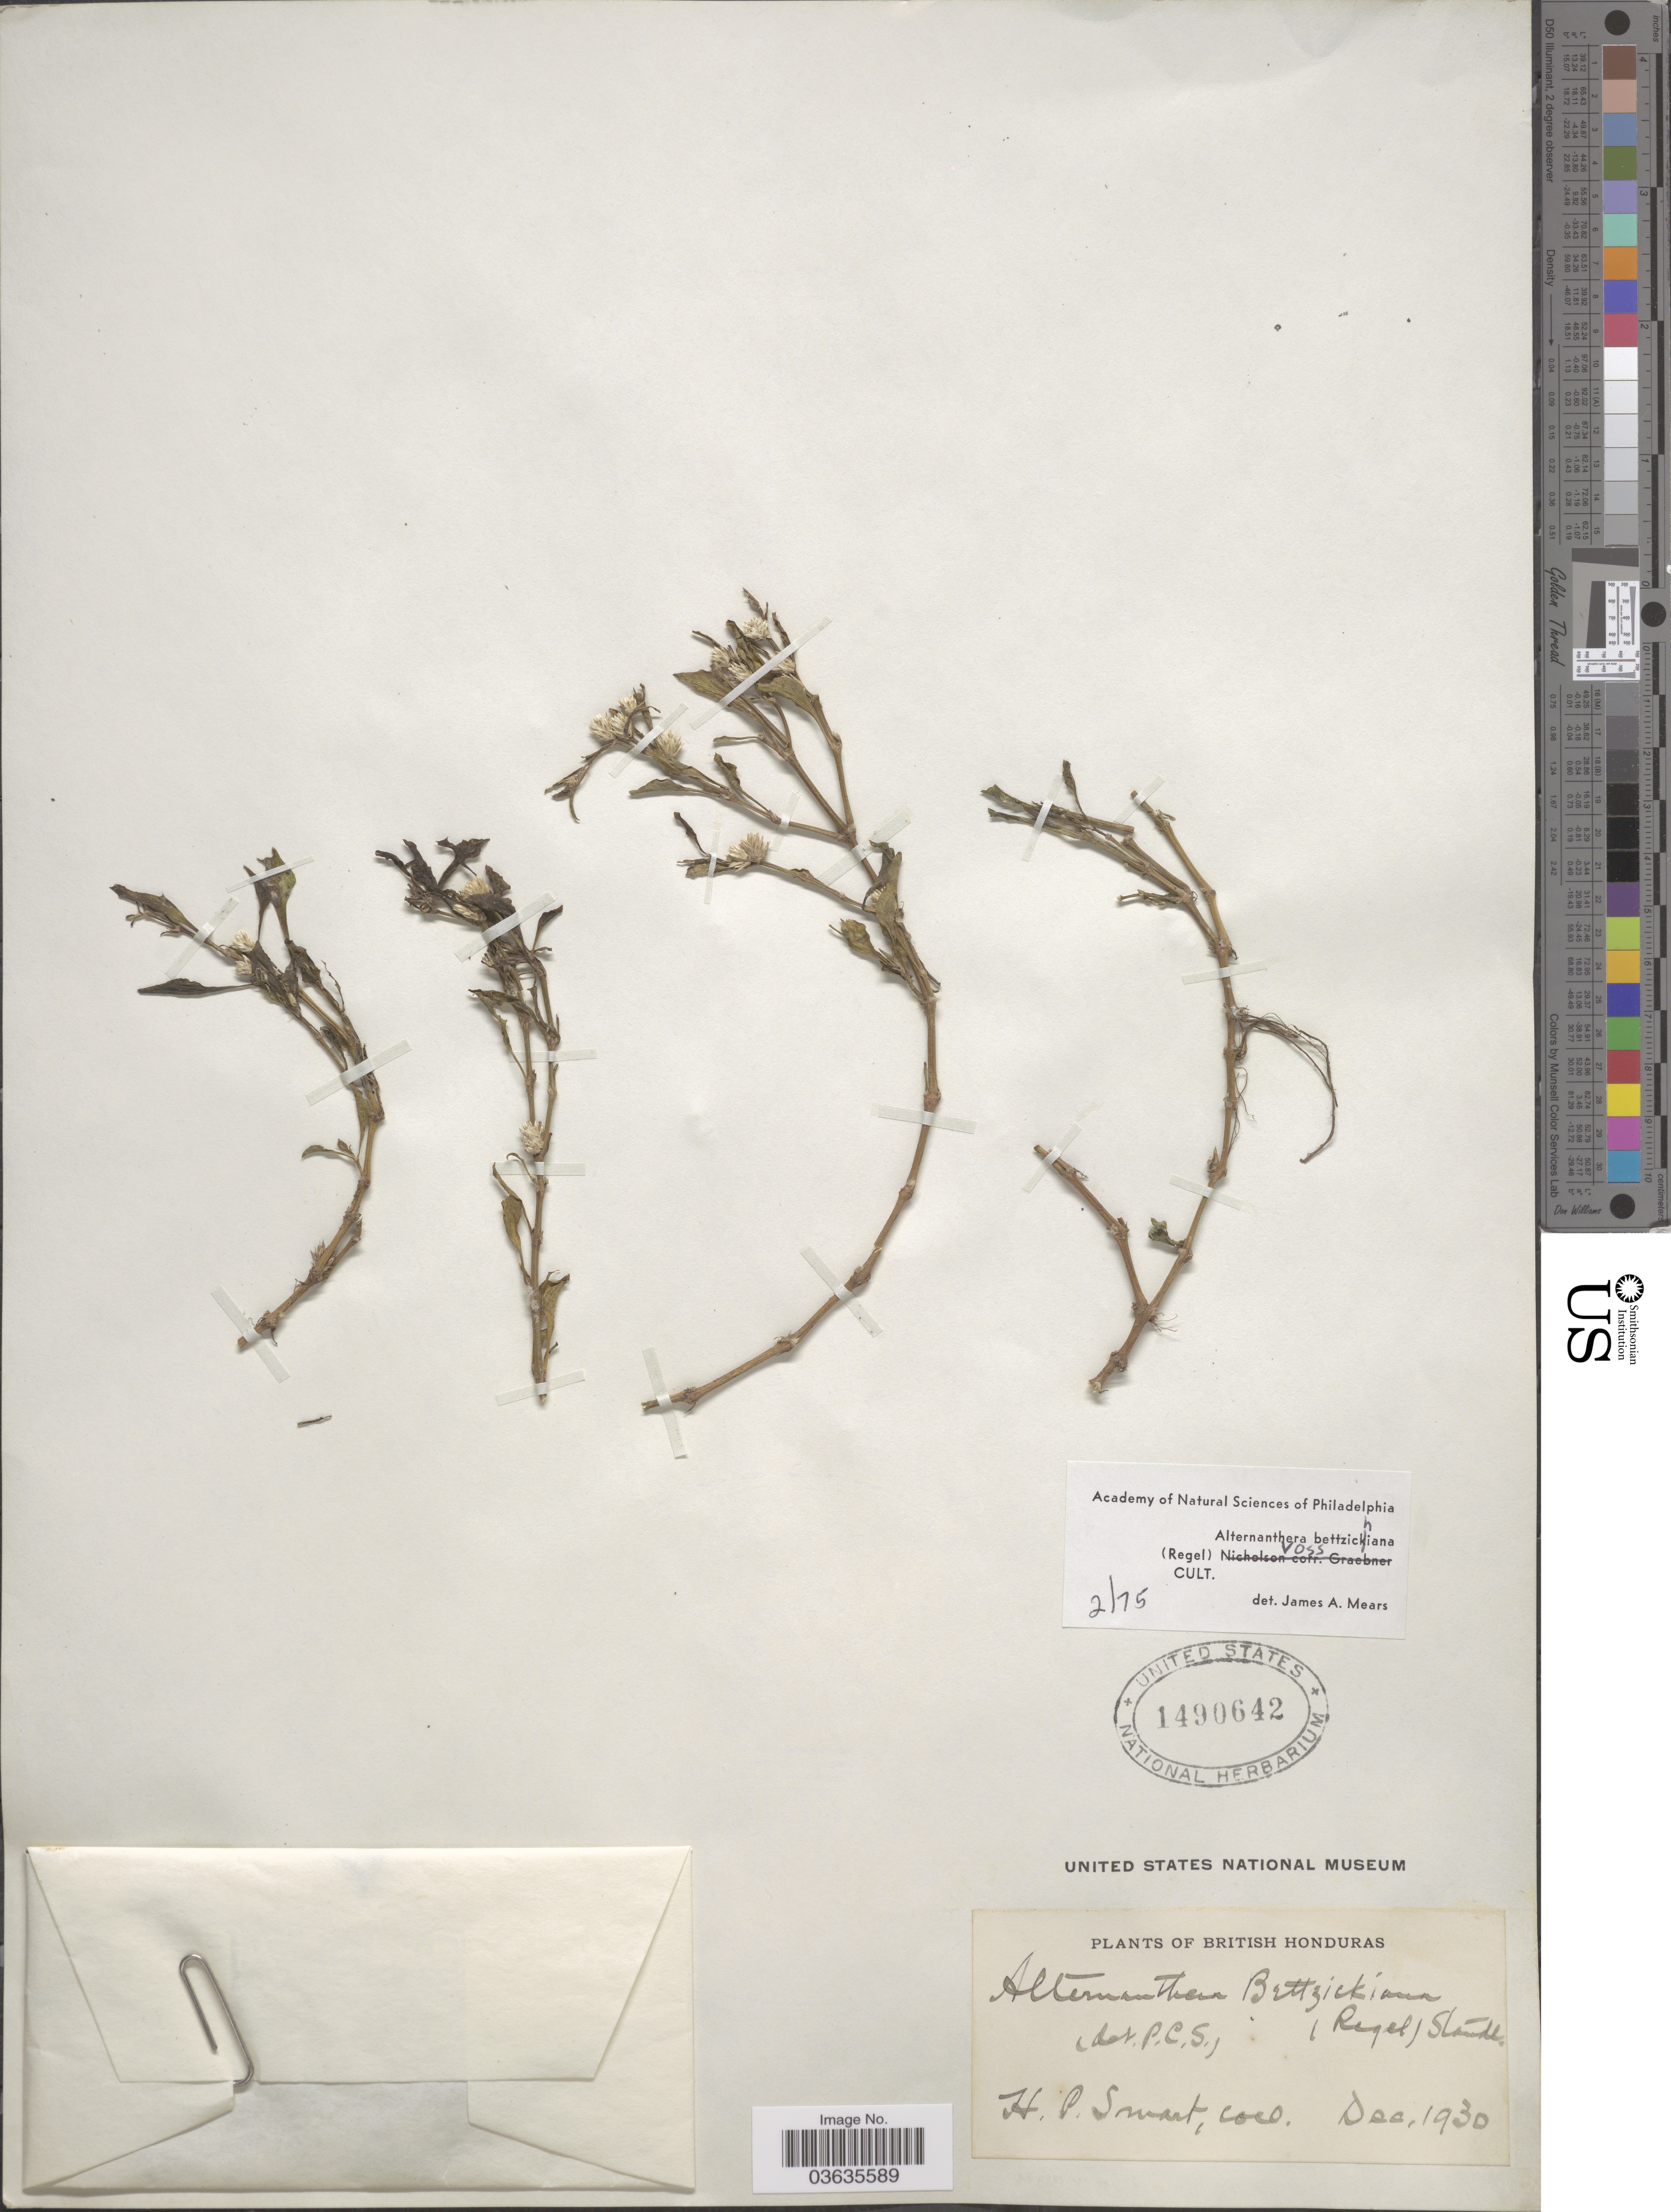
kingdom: Plantae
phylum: Tracheophyta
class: Magnoliopsida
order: Caryophyllales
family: Amaranthaceae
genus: Alternanthera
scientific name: Alternanthera bettzickiana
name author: (Regel) G. Nicholson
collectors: H. Smart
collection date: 1930-12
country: Belize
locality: British Honduras.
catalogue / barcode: US 1490642